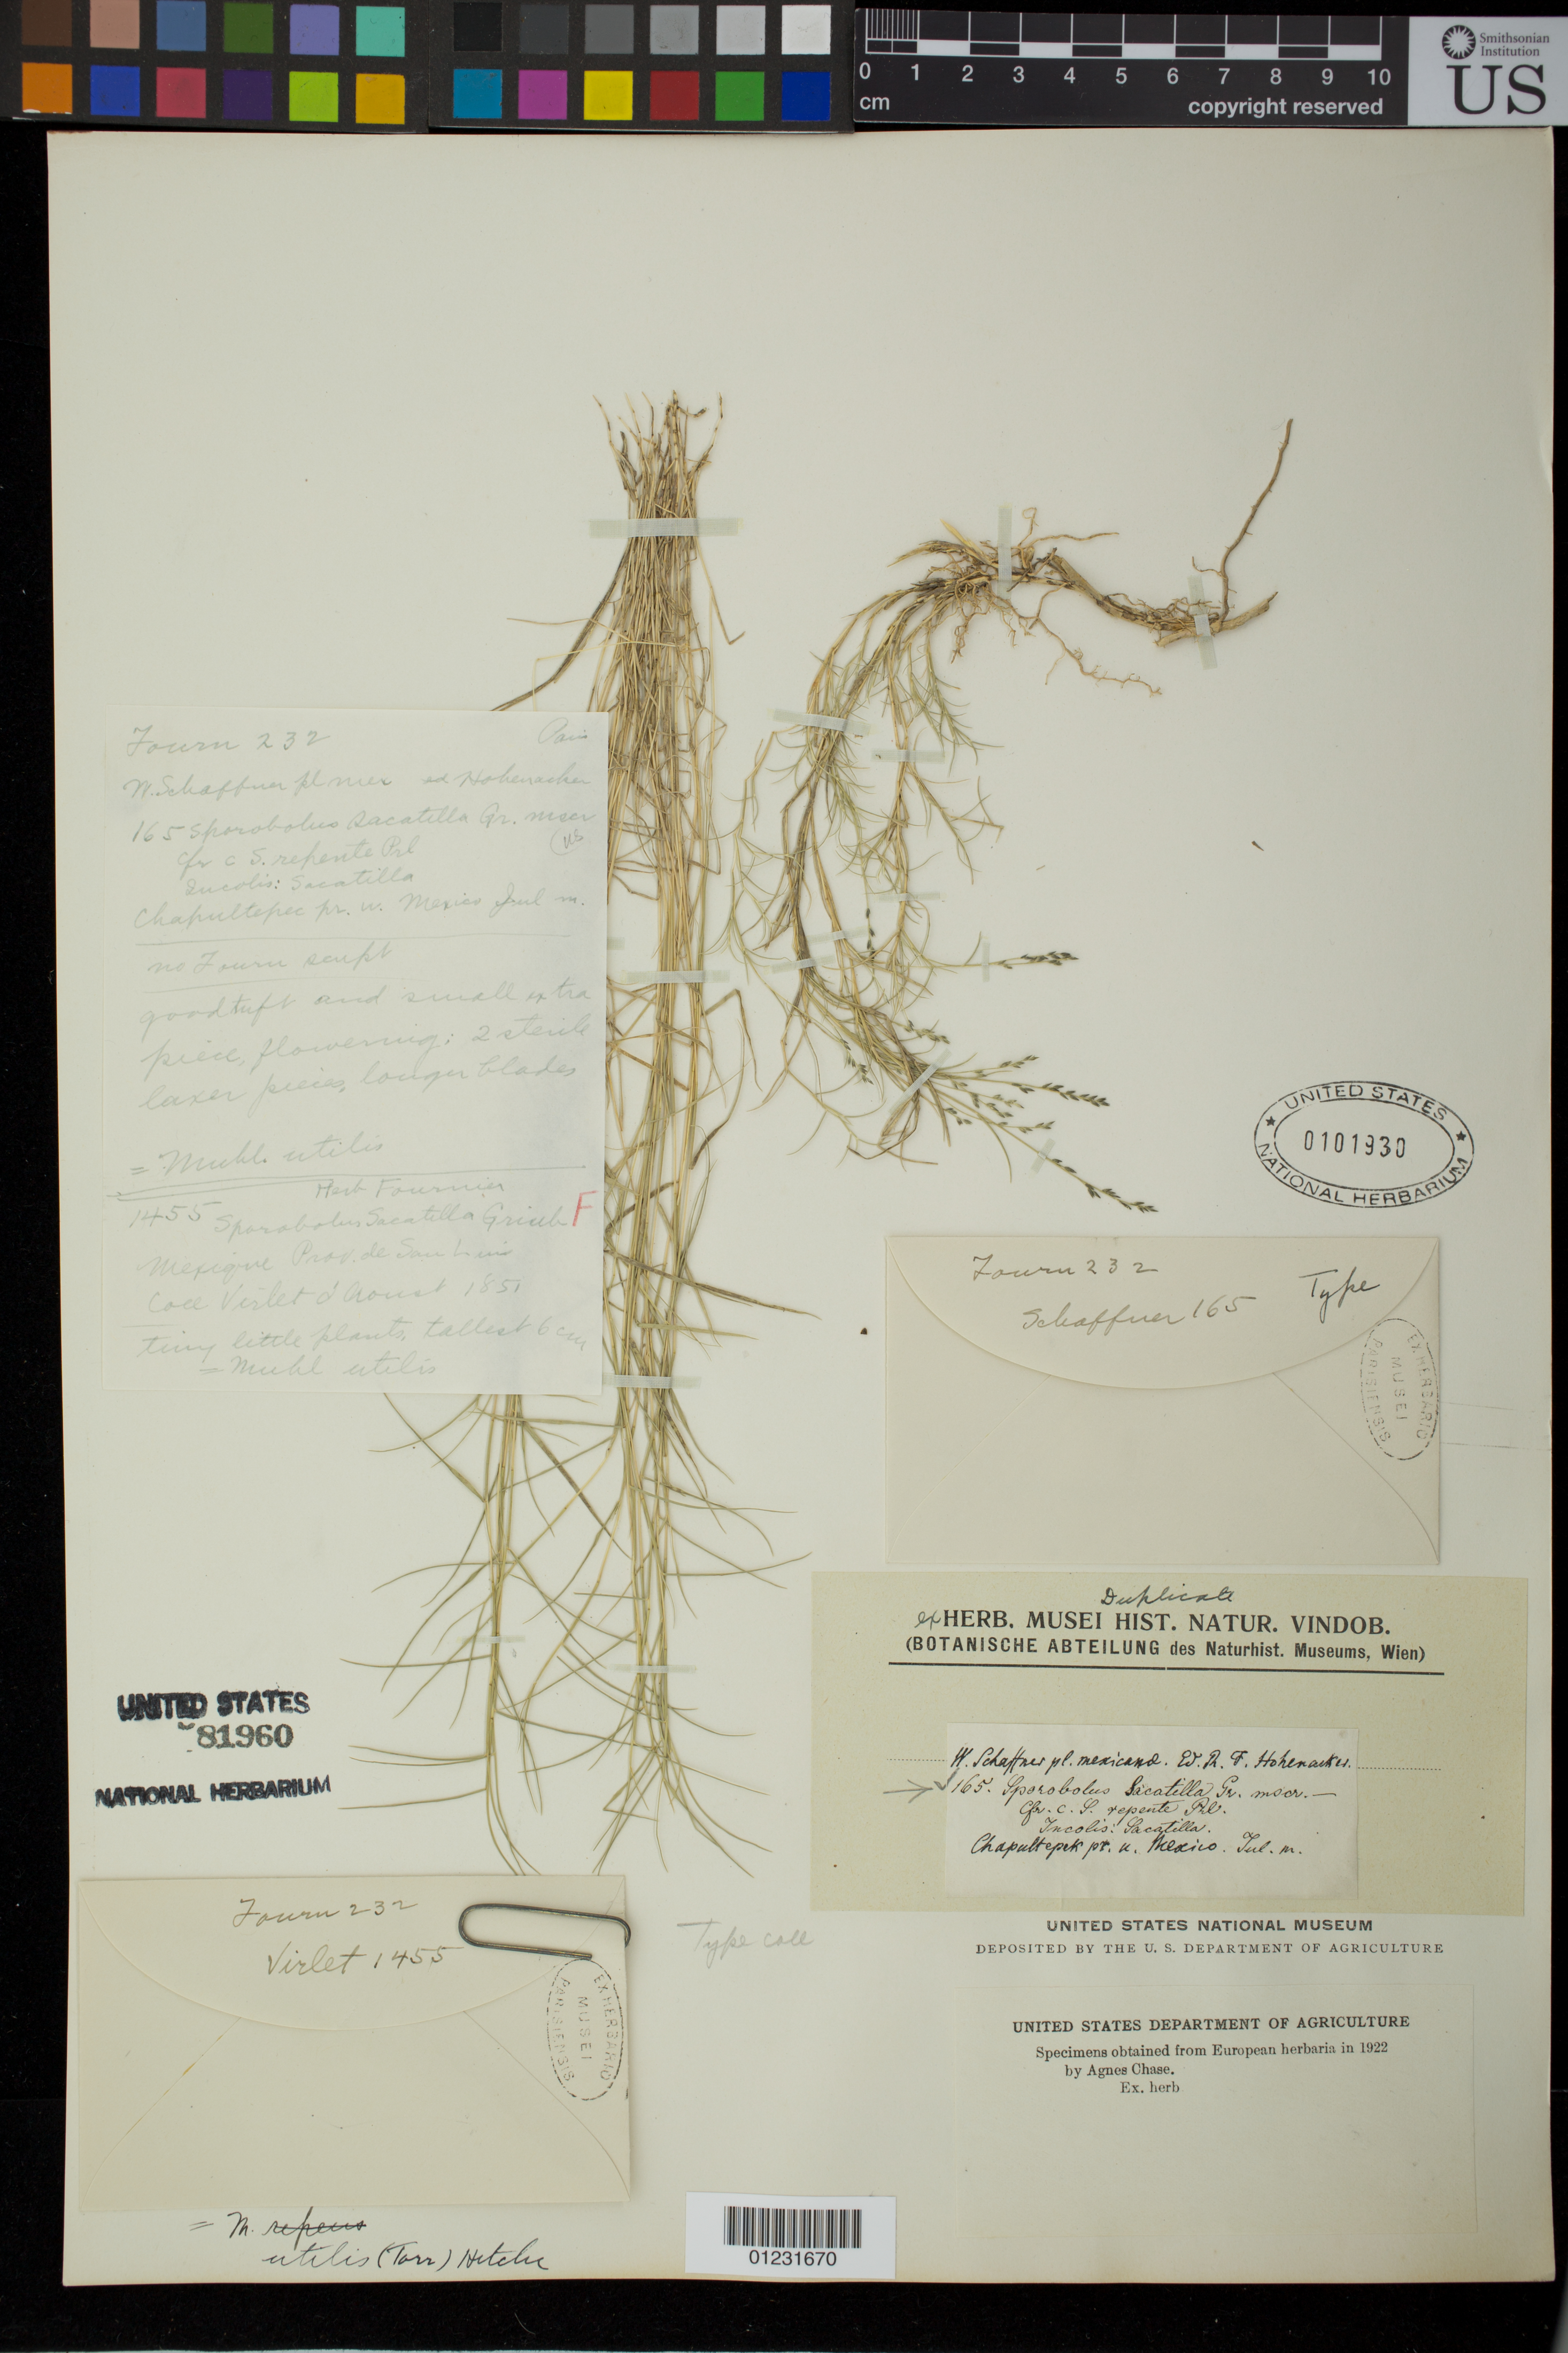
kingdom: Plantae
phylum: Tracheophyta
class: Liliopsida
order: Poales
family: Poaceae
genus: Vilfa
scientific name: Vilfa sacatilla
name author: E. Fourn.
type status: Isosyntype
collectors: J. G. Schaffner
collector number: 165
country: Mexico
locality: Chapultepec.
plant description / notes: Fragmentary material (?) of type specimen ex herb. Vienna. This may be the large specimen mounted in the upper center. Also fragmentary material of type specimen ex herb. Paris. (Several elements confusingly mounted on same sheet.)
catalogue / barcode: US 101930